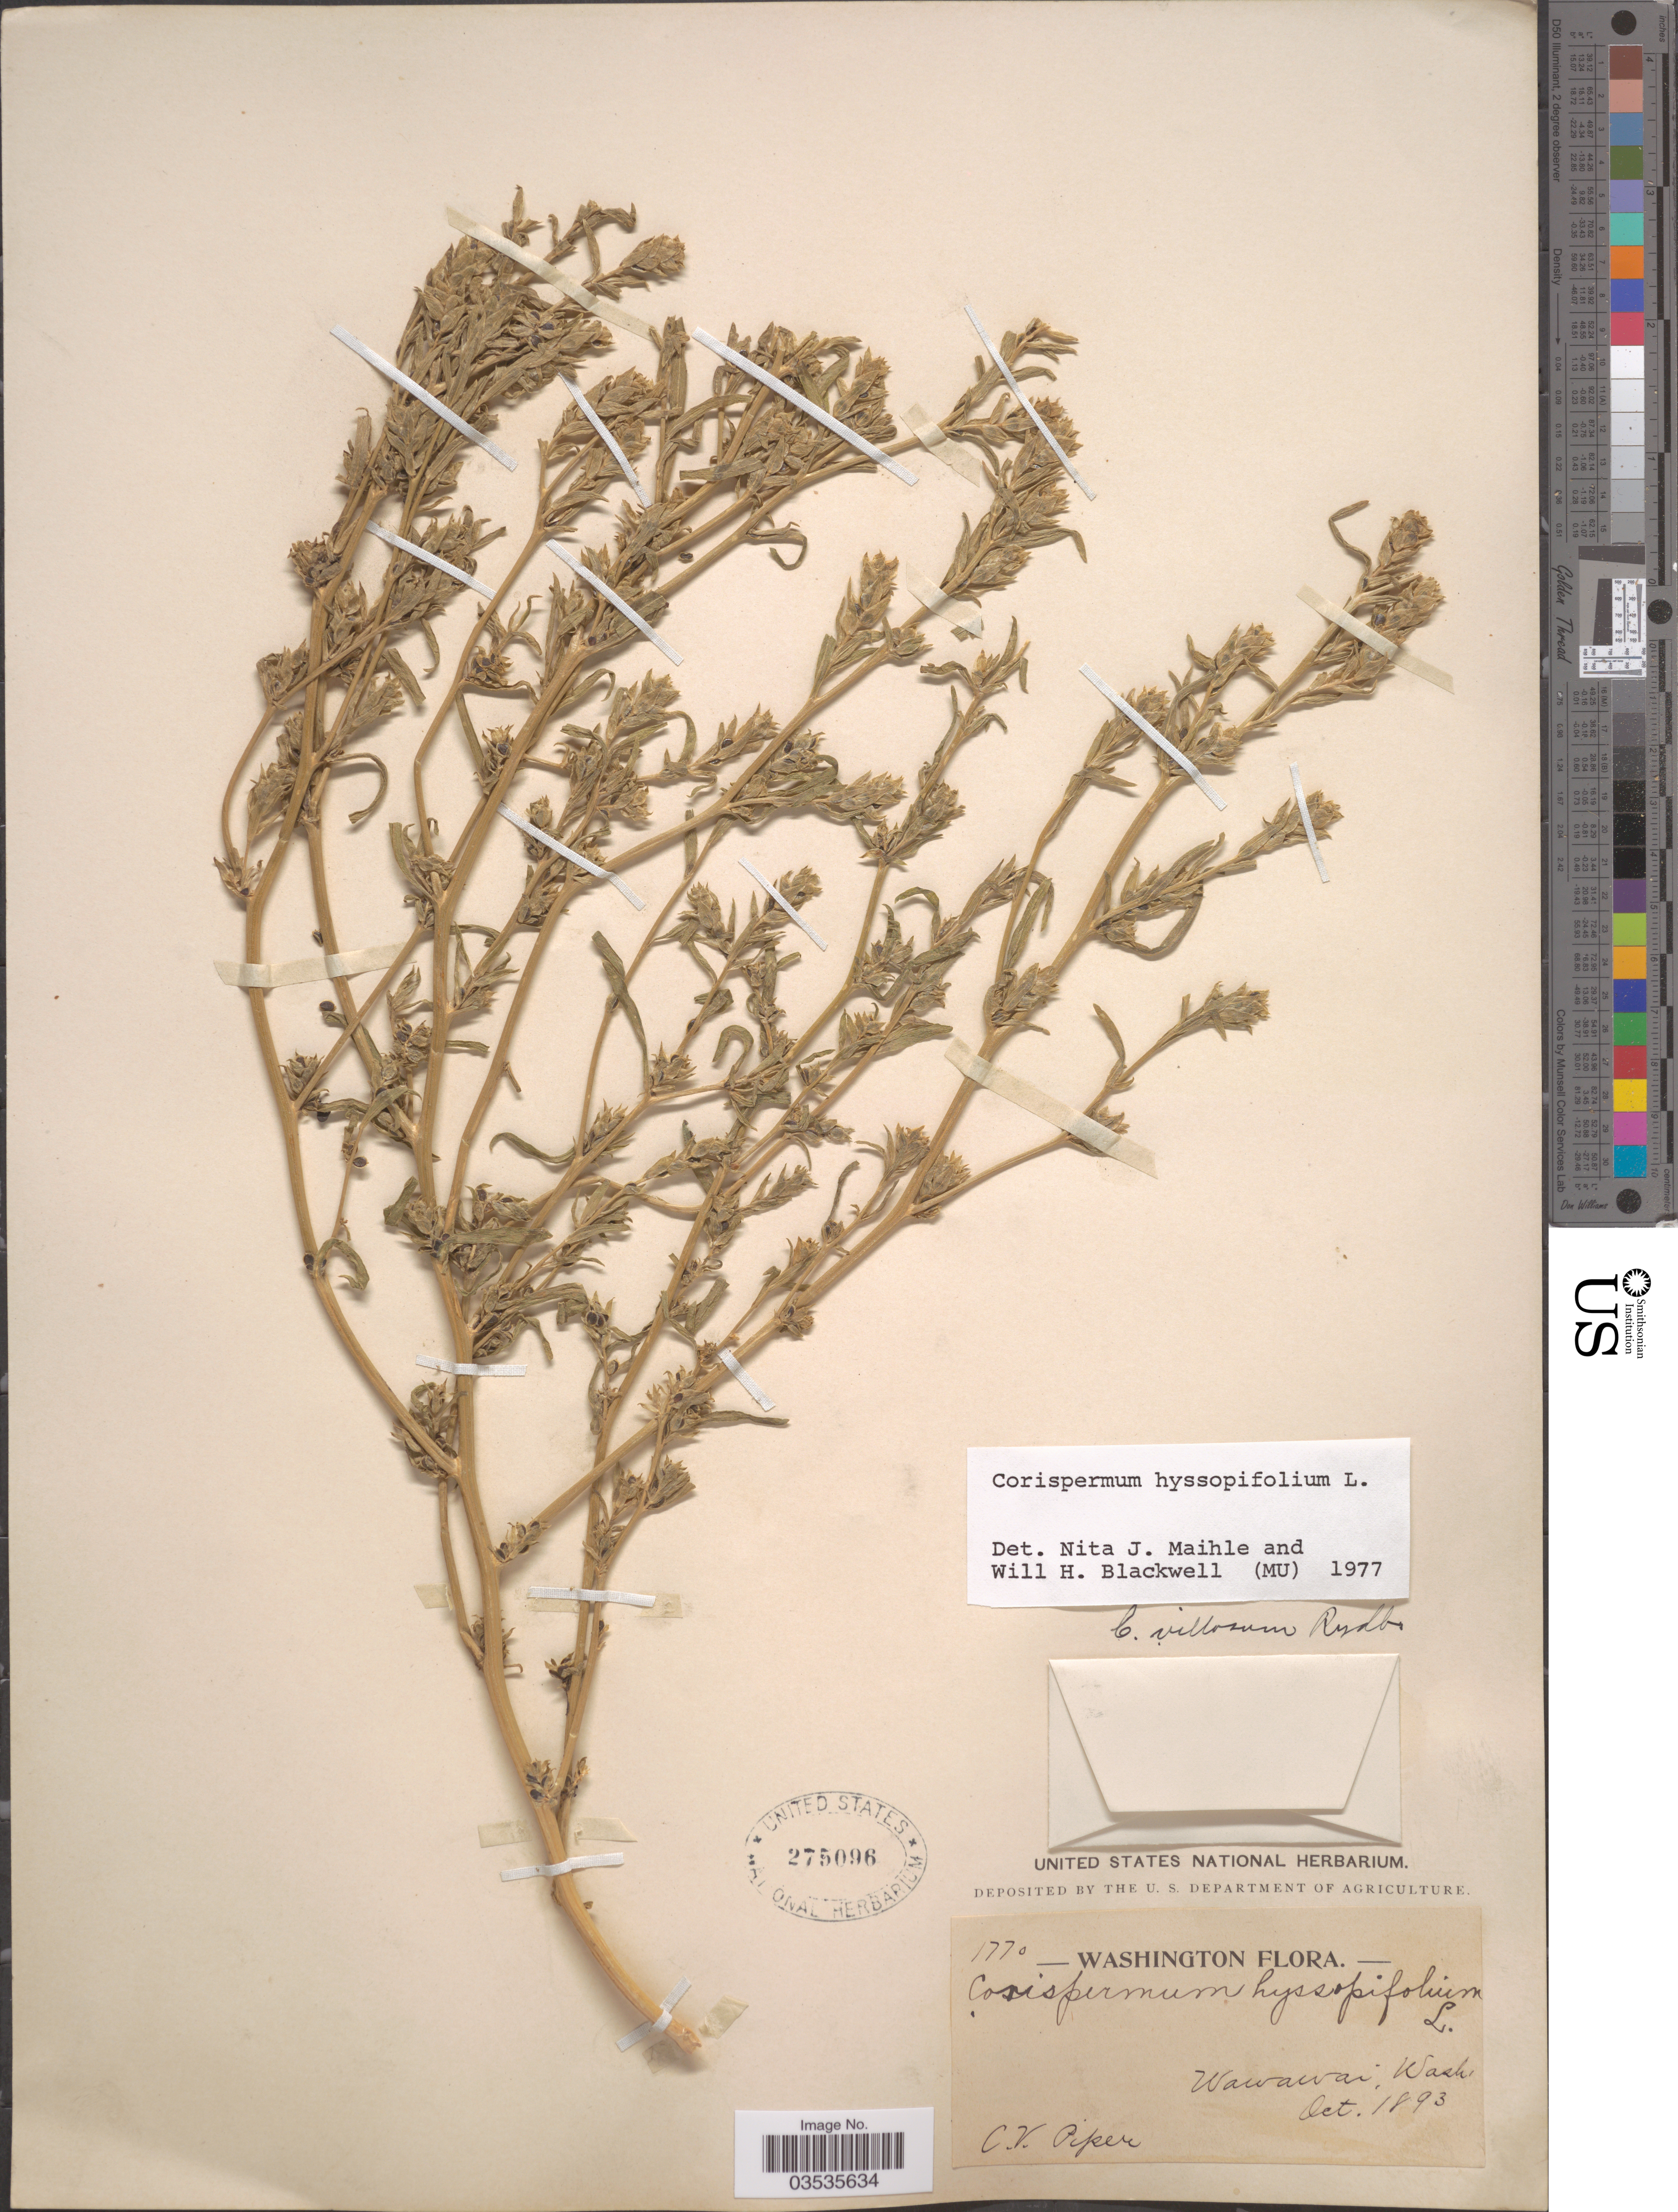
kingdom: Plantae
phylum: Tracheophyta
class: Magnoliopsida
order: Caryophyllales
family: Amaranthaceae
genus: Corispermum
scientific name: Corispermum hyssopifolium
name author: L.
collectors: C. V. Piper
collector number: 1770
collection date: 1893-10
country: United States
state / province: Washington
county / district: Whitman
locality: Wawawai.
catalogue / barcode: US 275096